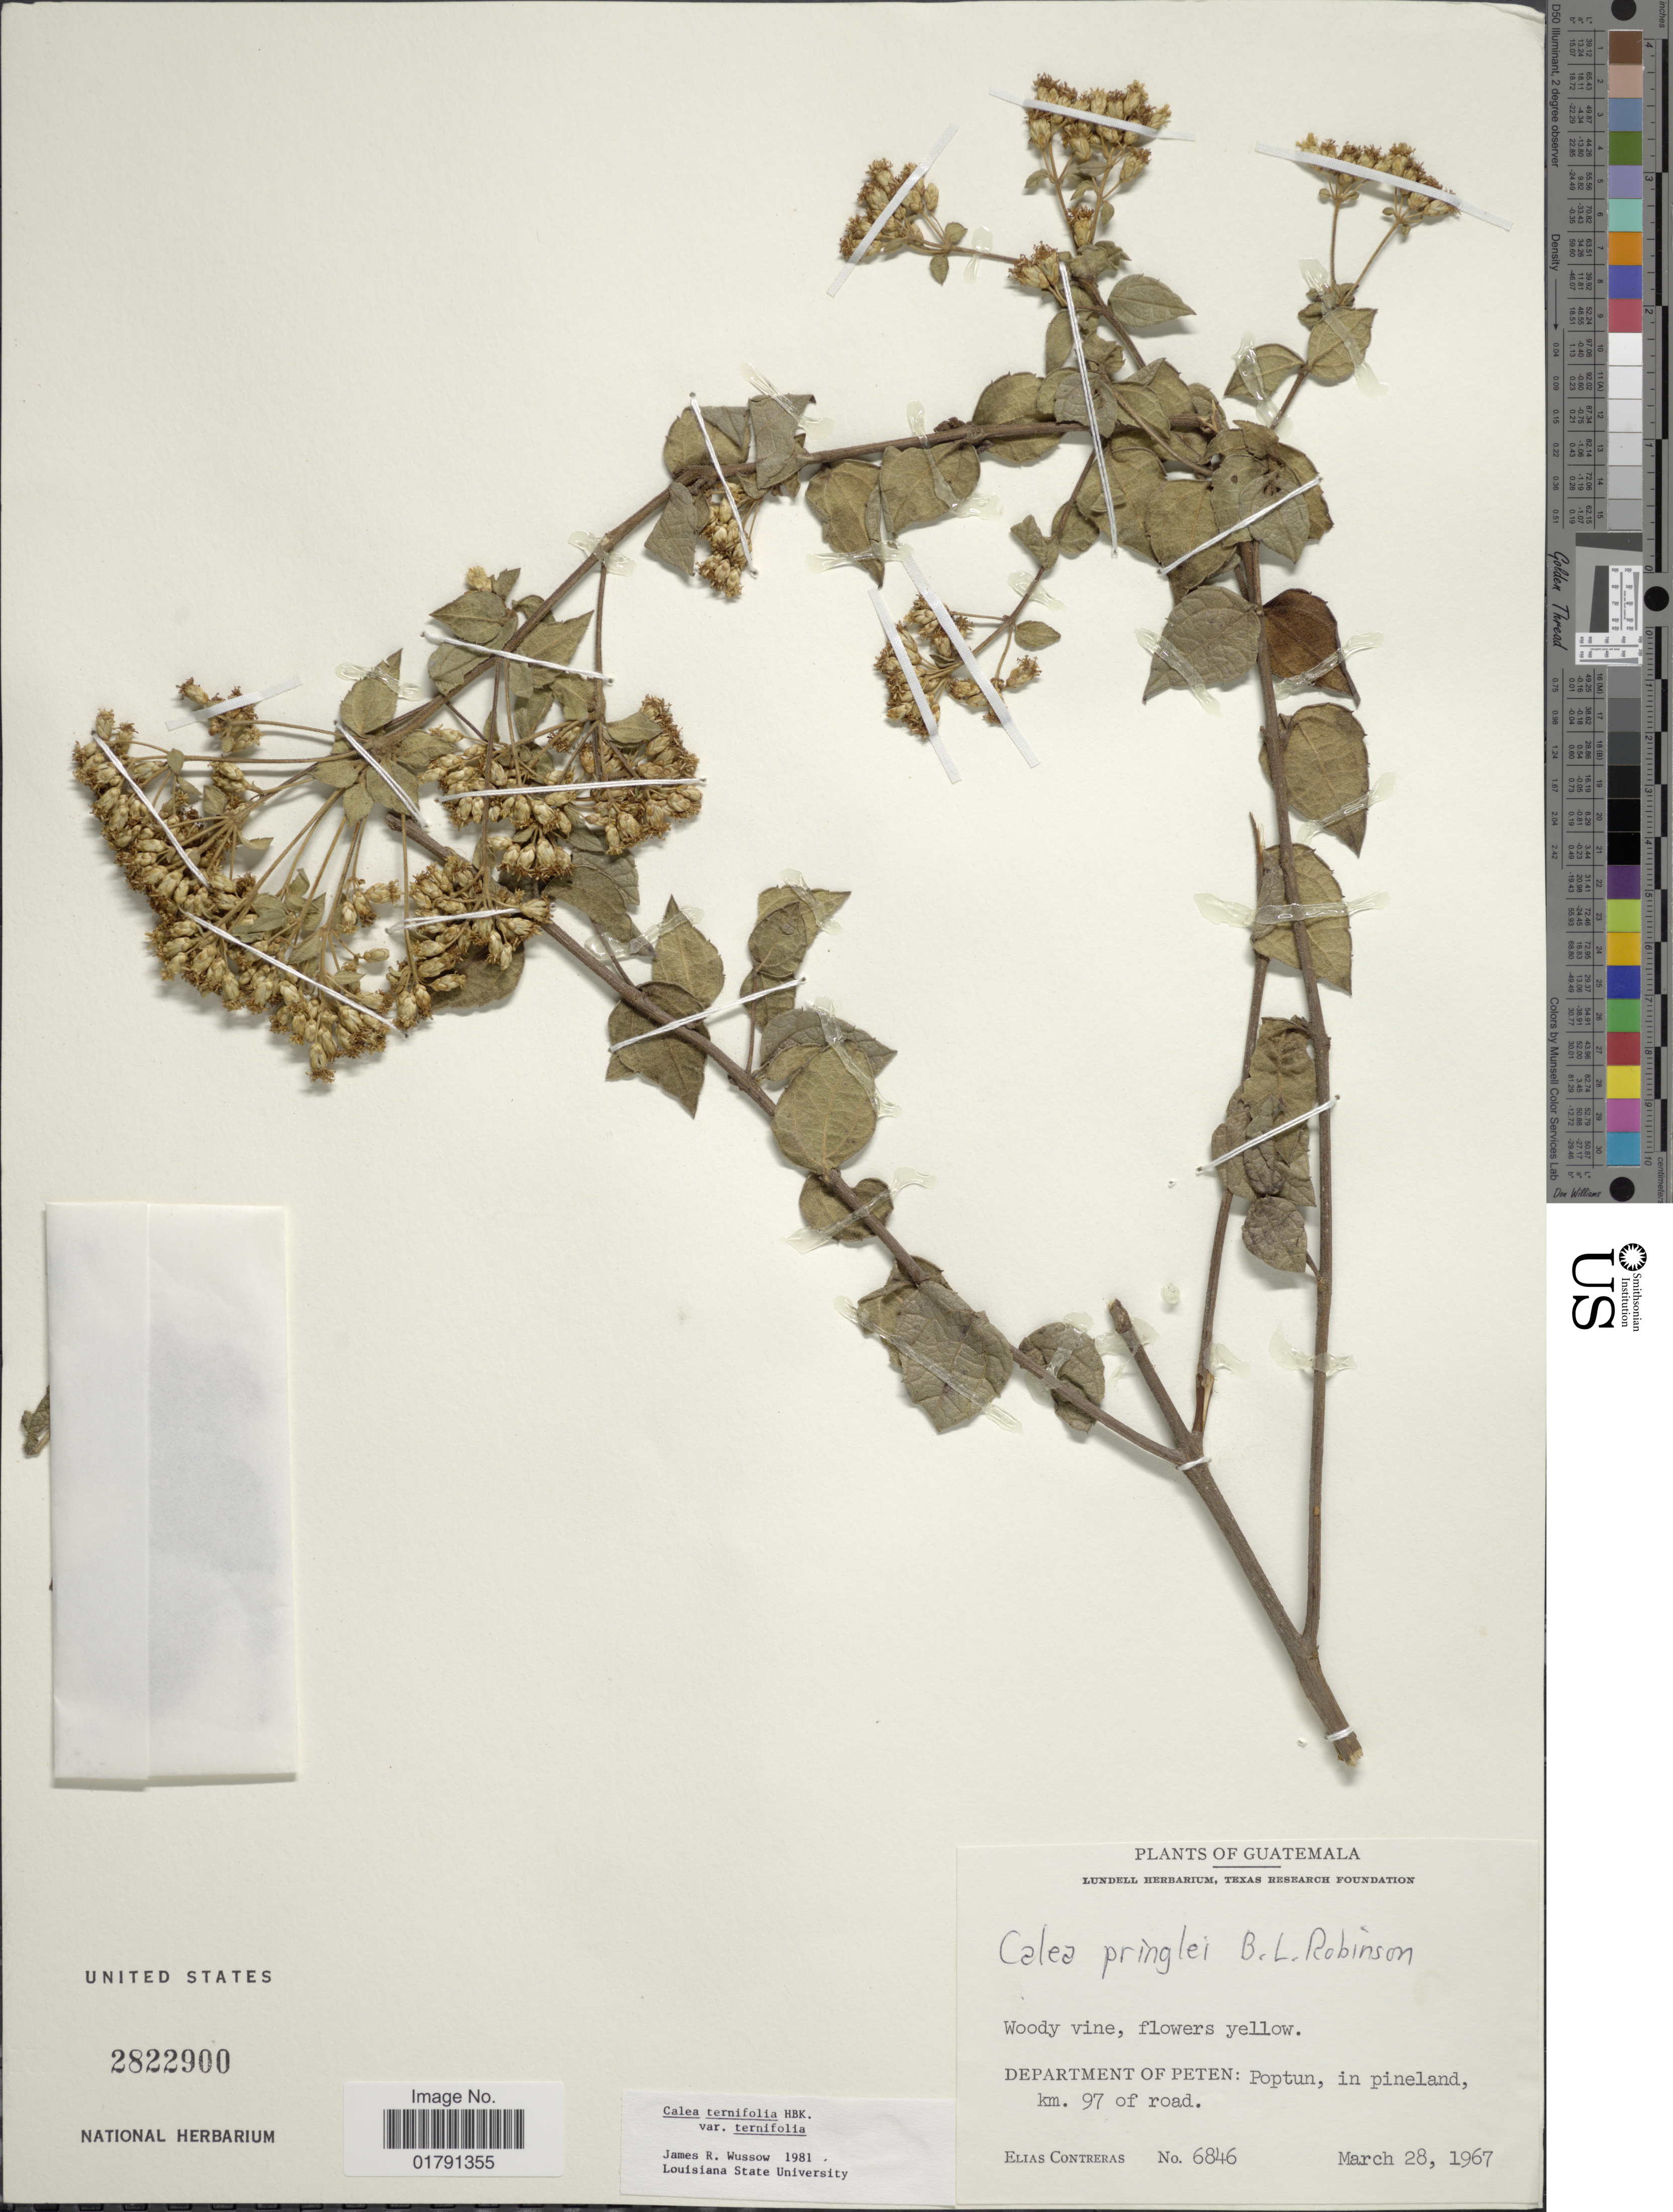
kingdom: Plantae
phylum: Tracheophyta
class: Magnoliopsida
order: Asterales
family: Asteraceae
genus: Calea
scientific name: Calea ternifolia var. ternifolia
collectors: E. Contreras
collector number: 6846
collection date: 1967-03-28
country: Guatemala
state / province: El Petén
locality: Poptun, km 97 of road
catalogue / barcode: US 2822900